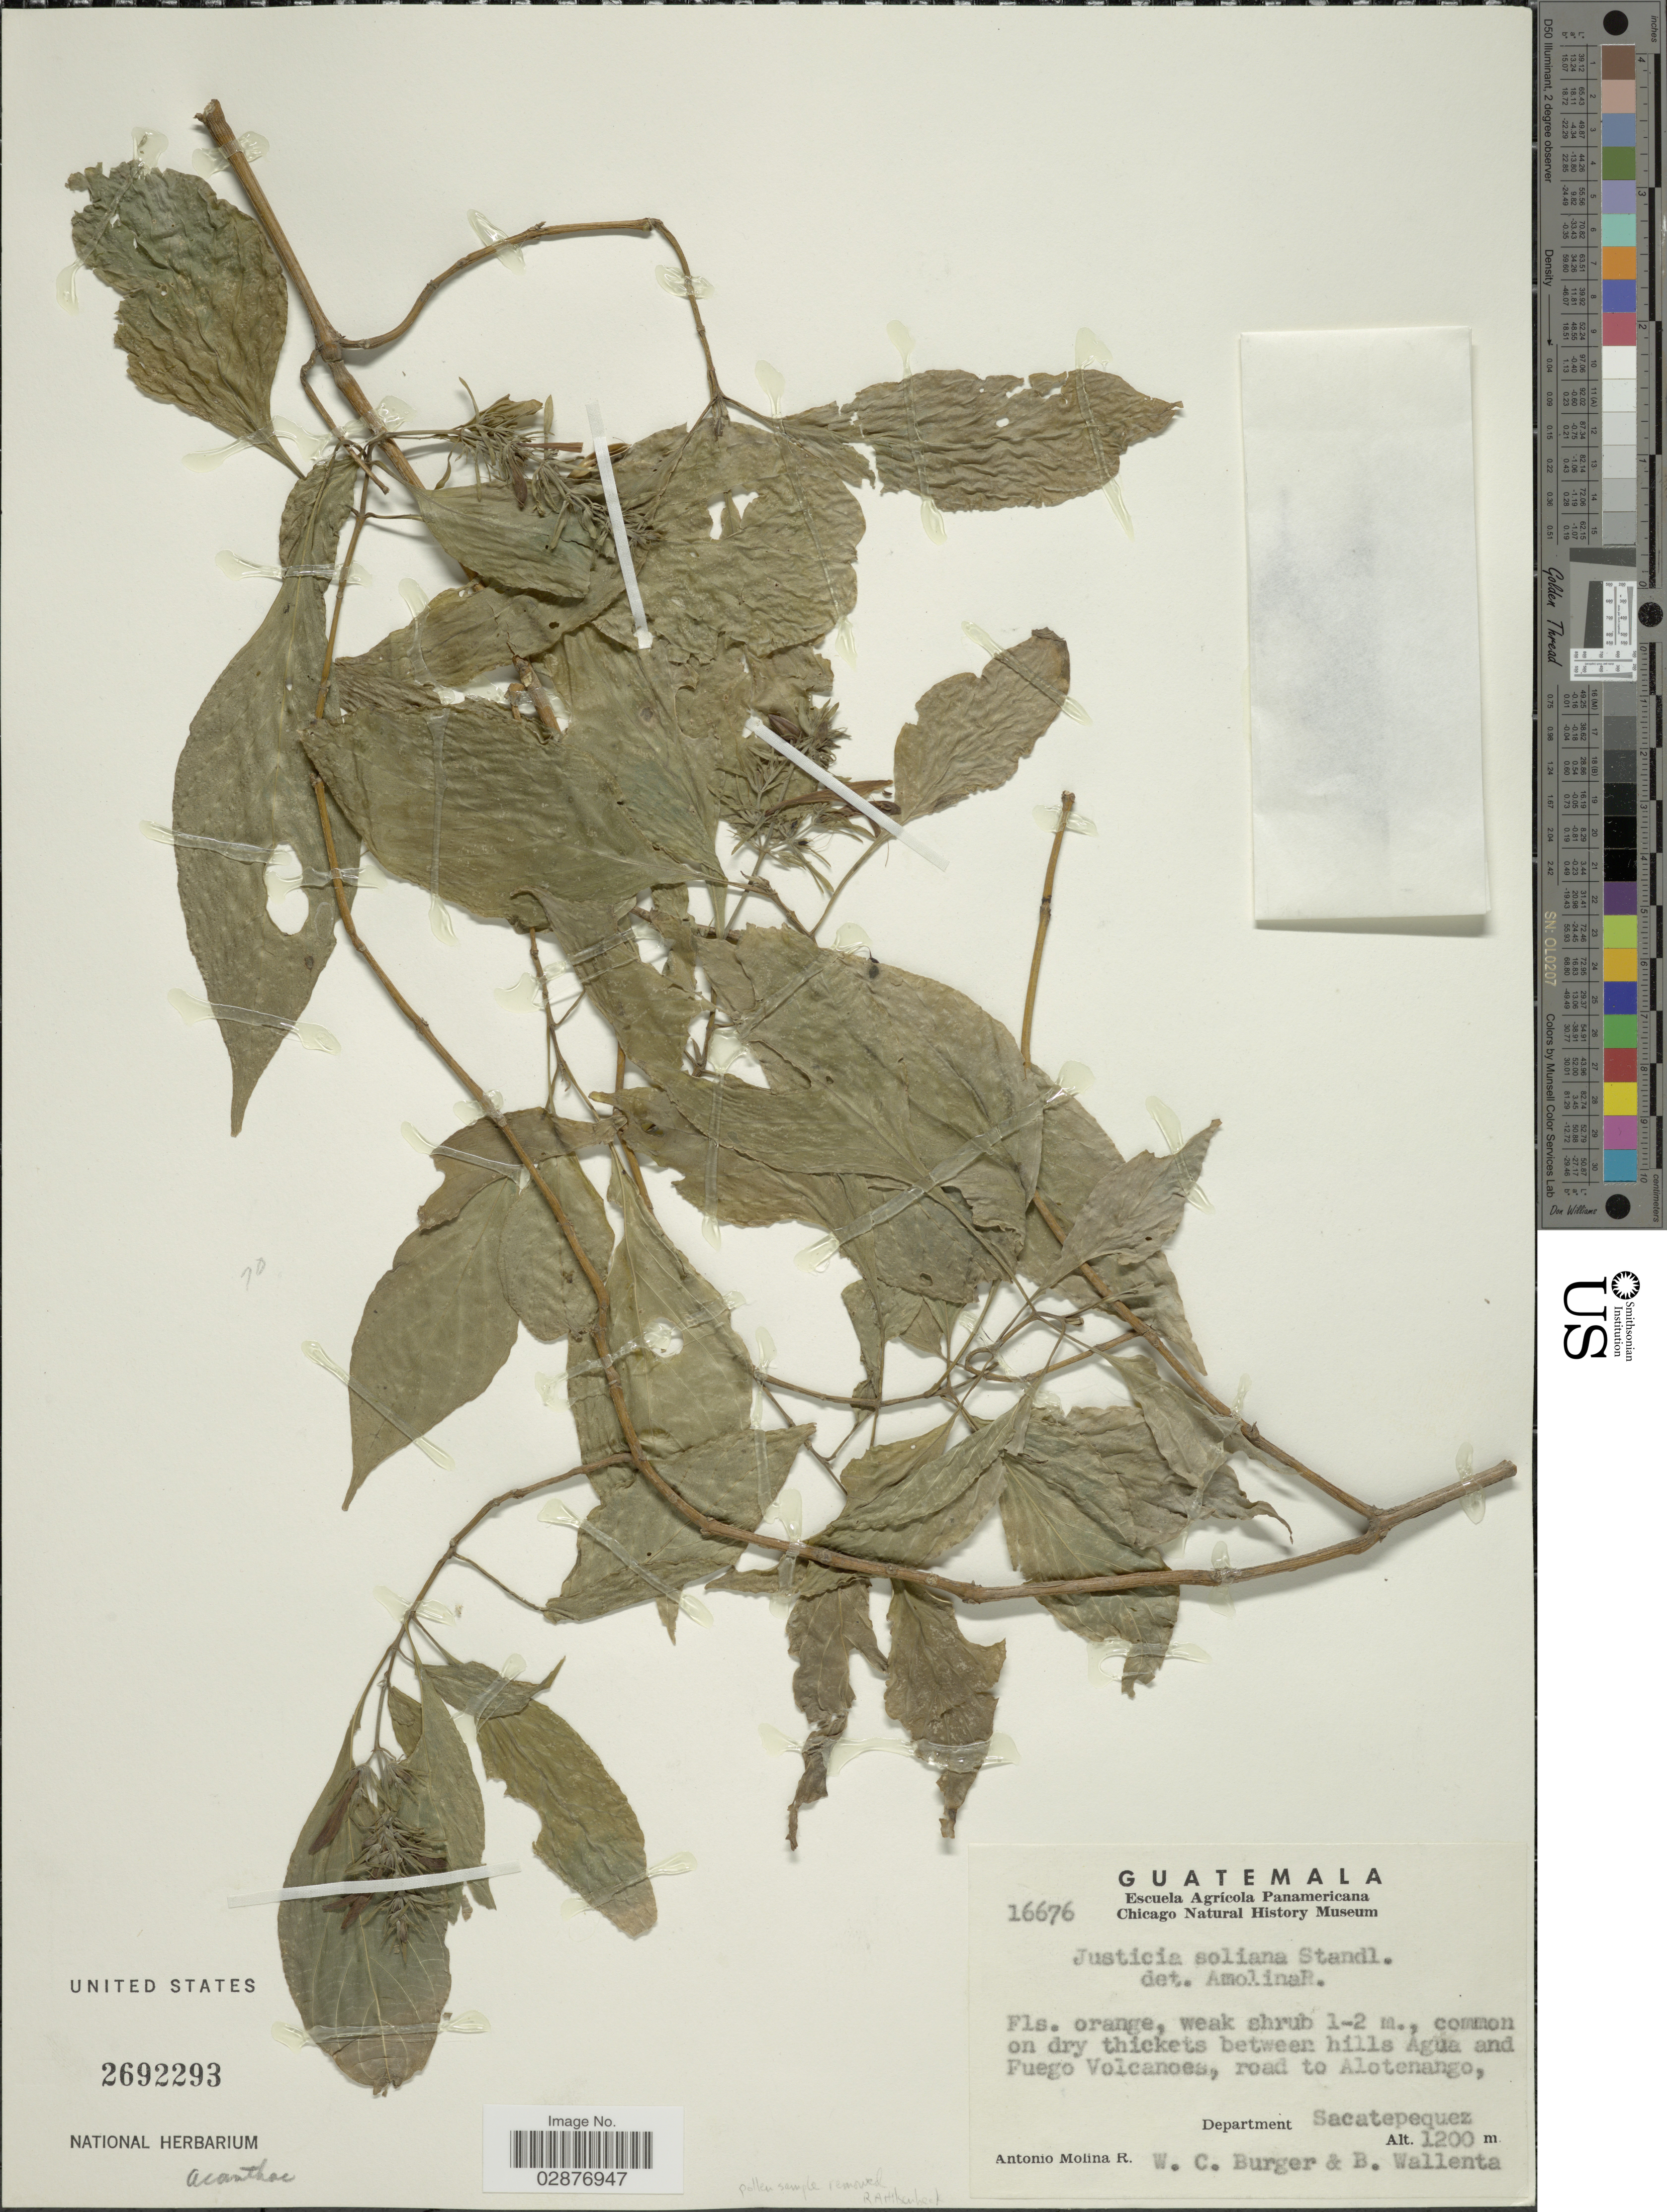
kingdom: Plantae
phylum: Tracheophyta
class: Magnoliopsida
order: Lamiales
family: Acanthaceae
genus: Justicia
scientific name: Justicia soliana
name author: Standl.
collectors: A. Molina R., W. Burger & B. Wallenta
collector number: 16676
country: Guatemala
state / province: Sacatepéquez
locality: Common on dry thickets between hills Agua and Fuego Volcanoes, road to Alotenango, Department Sacatepequez.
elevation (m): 1200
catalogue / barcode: US 2692293